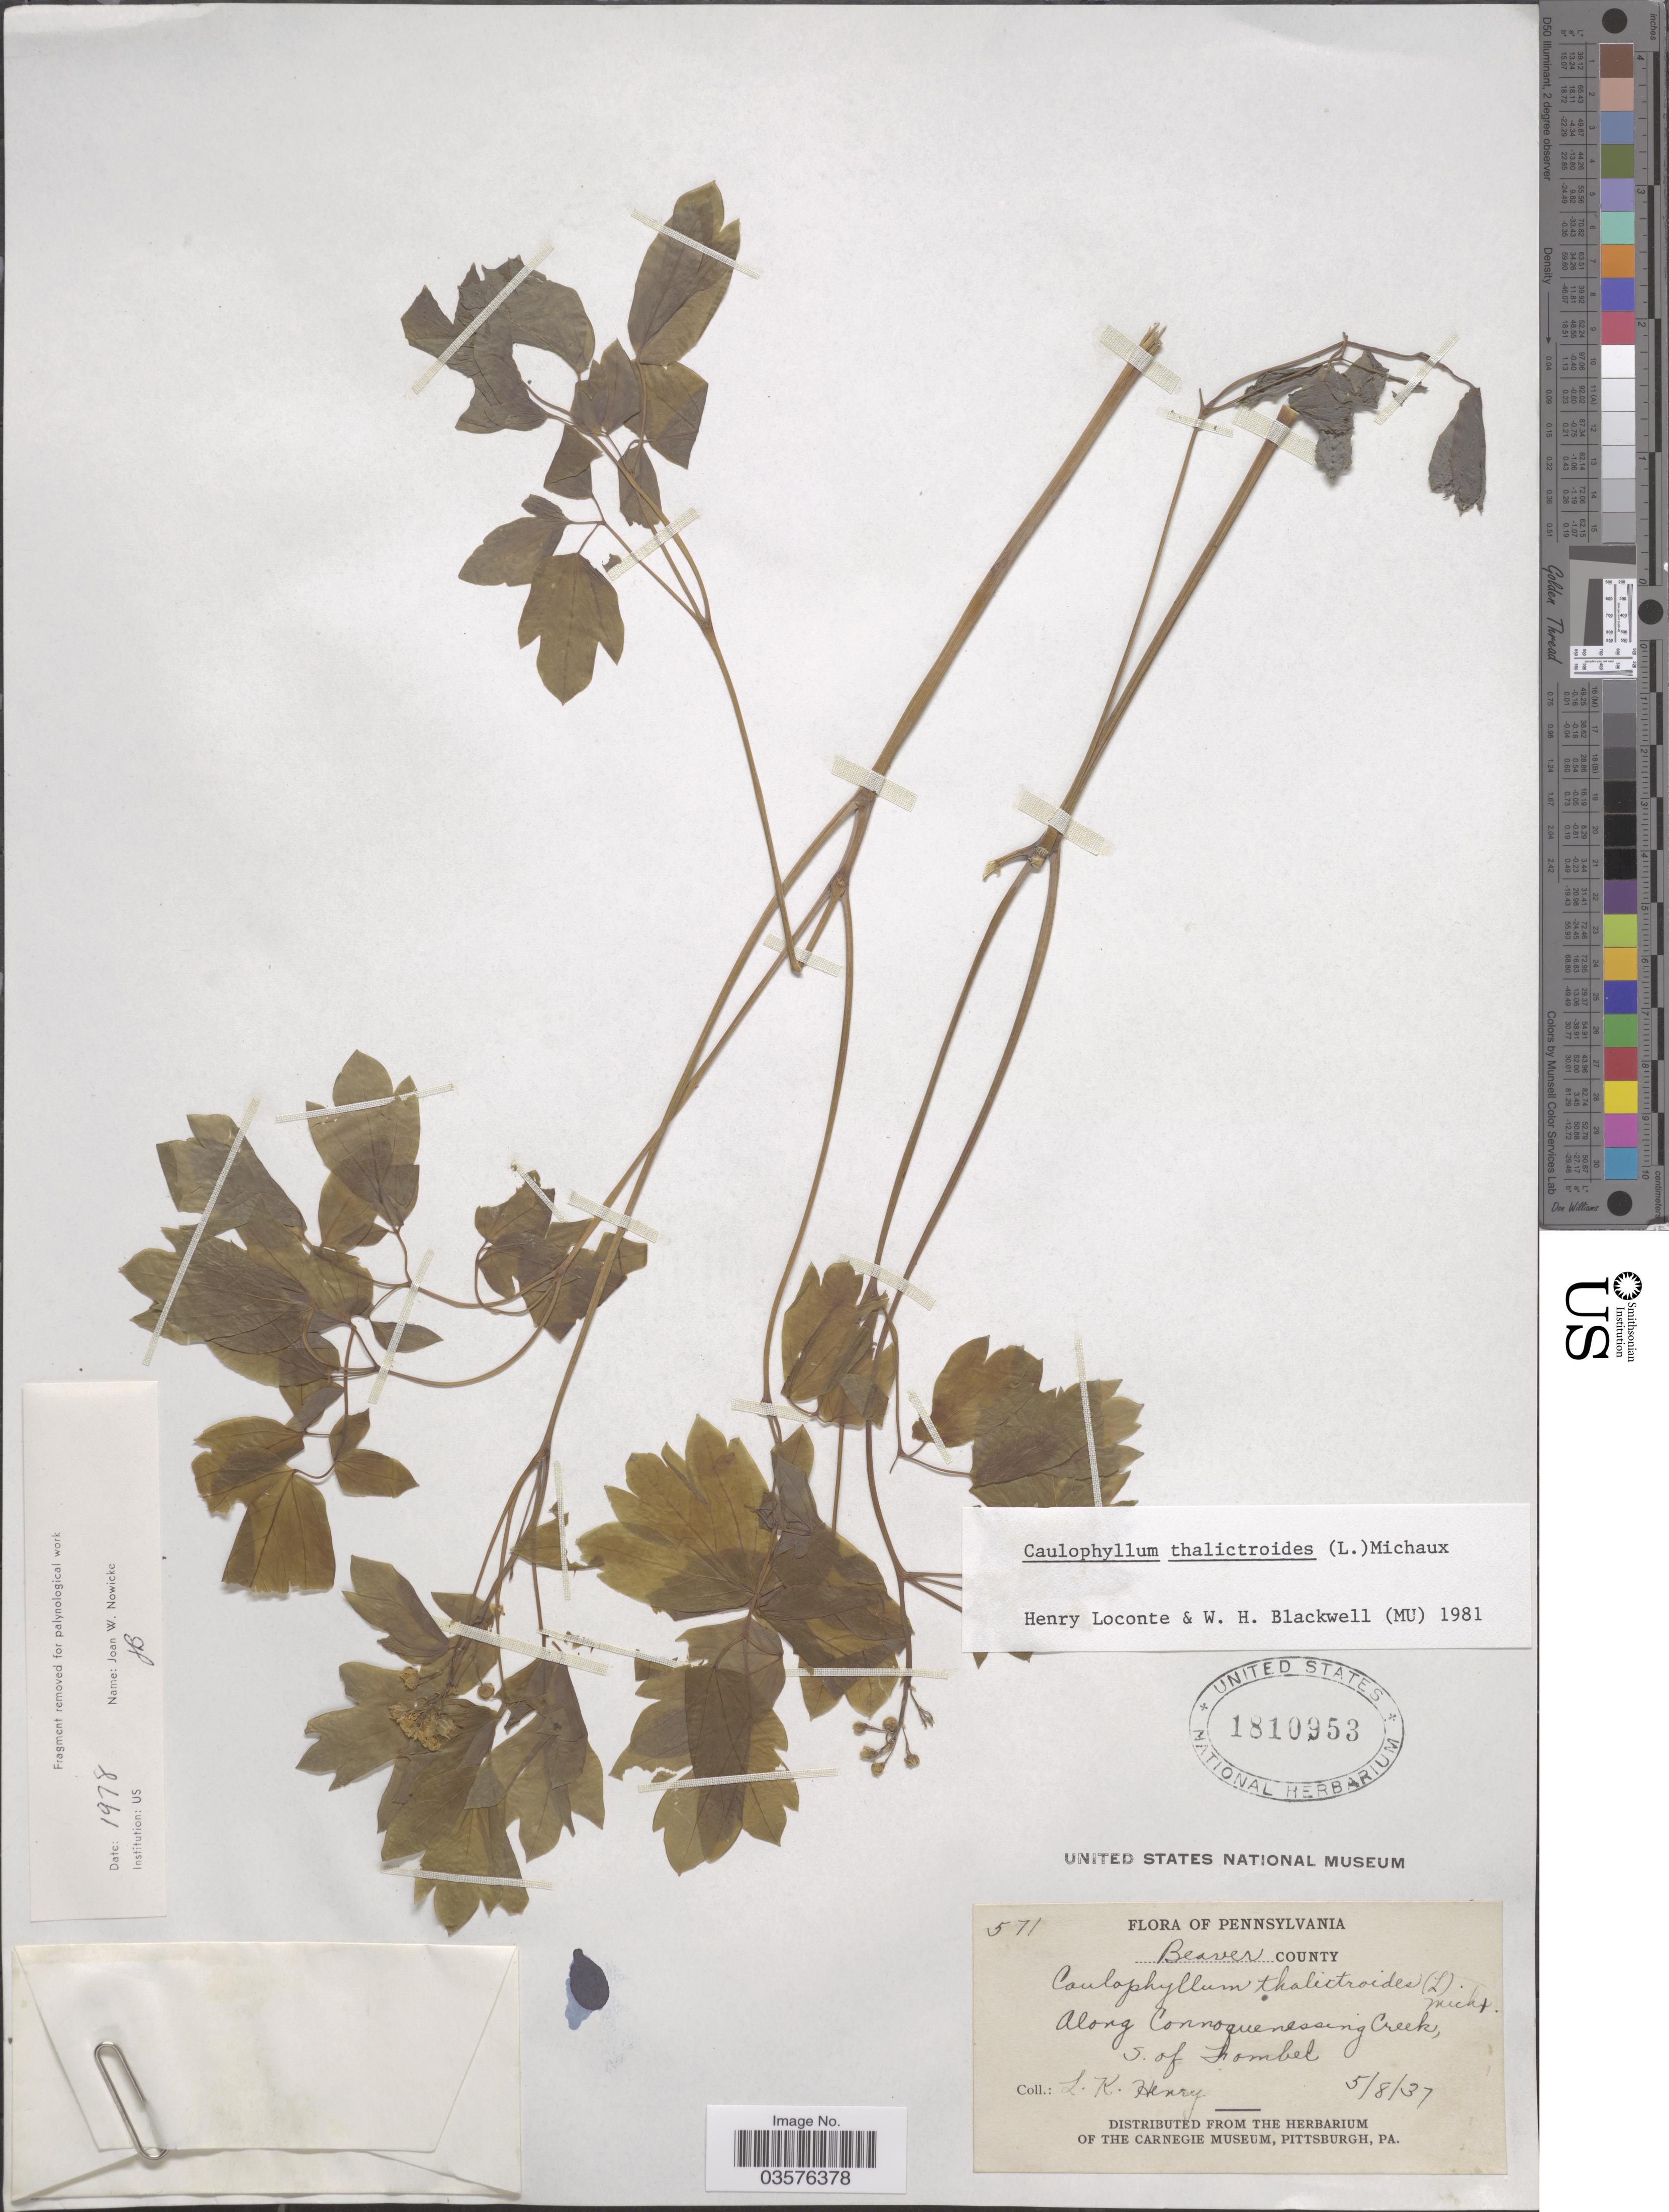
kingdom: Plantae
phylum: Tracheophyta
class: Magnoliopsida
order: Ranunculales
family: Berberidaceae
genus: Caulophyllum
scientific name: Caulophyllum thalictroides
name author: (L.) Michx.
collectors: L. K. Henry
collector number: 571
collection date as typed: Transcribed d/m/y: 8/5/37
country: United States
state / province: Pennsylvania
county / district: Beaver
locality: Beaver County. Along Connoquenessing Creek, S. of Fombel.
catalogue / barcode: US 1810953